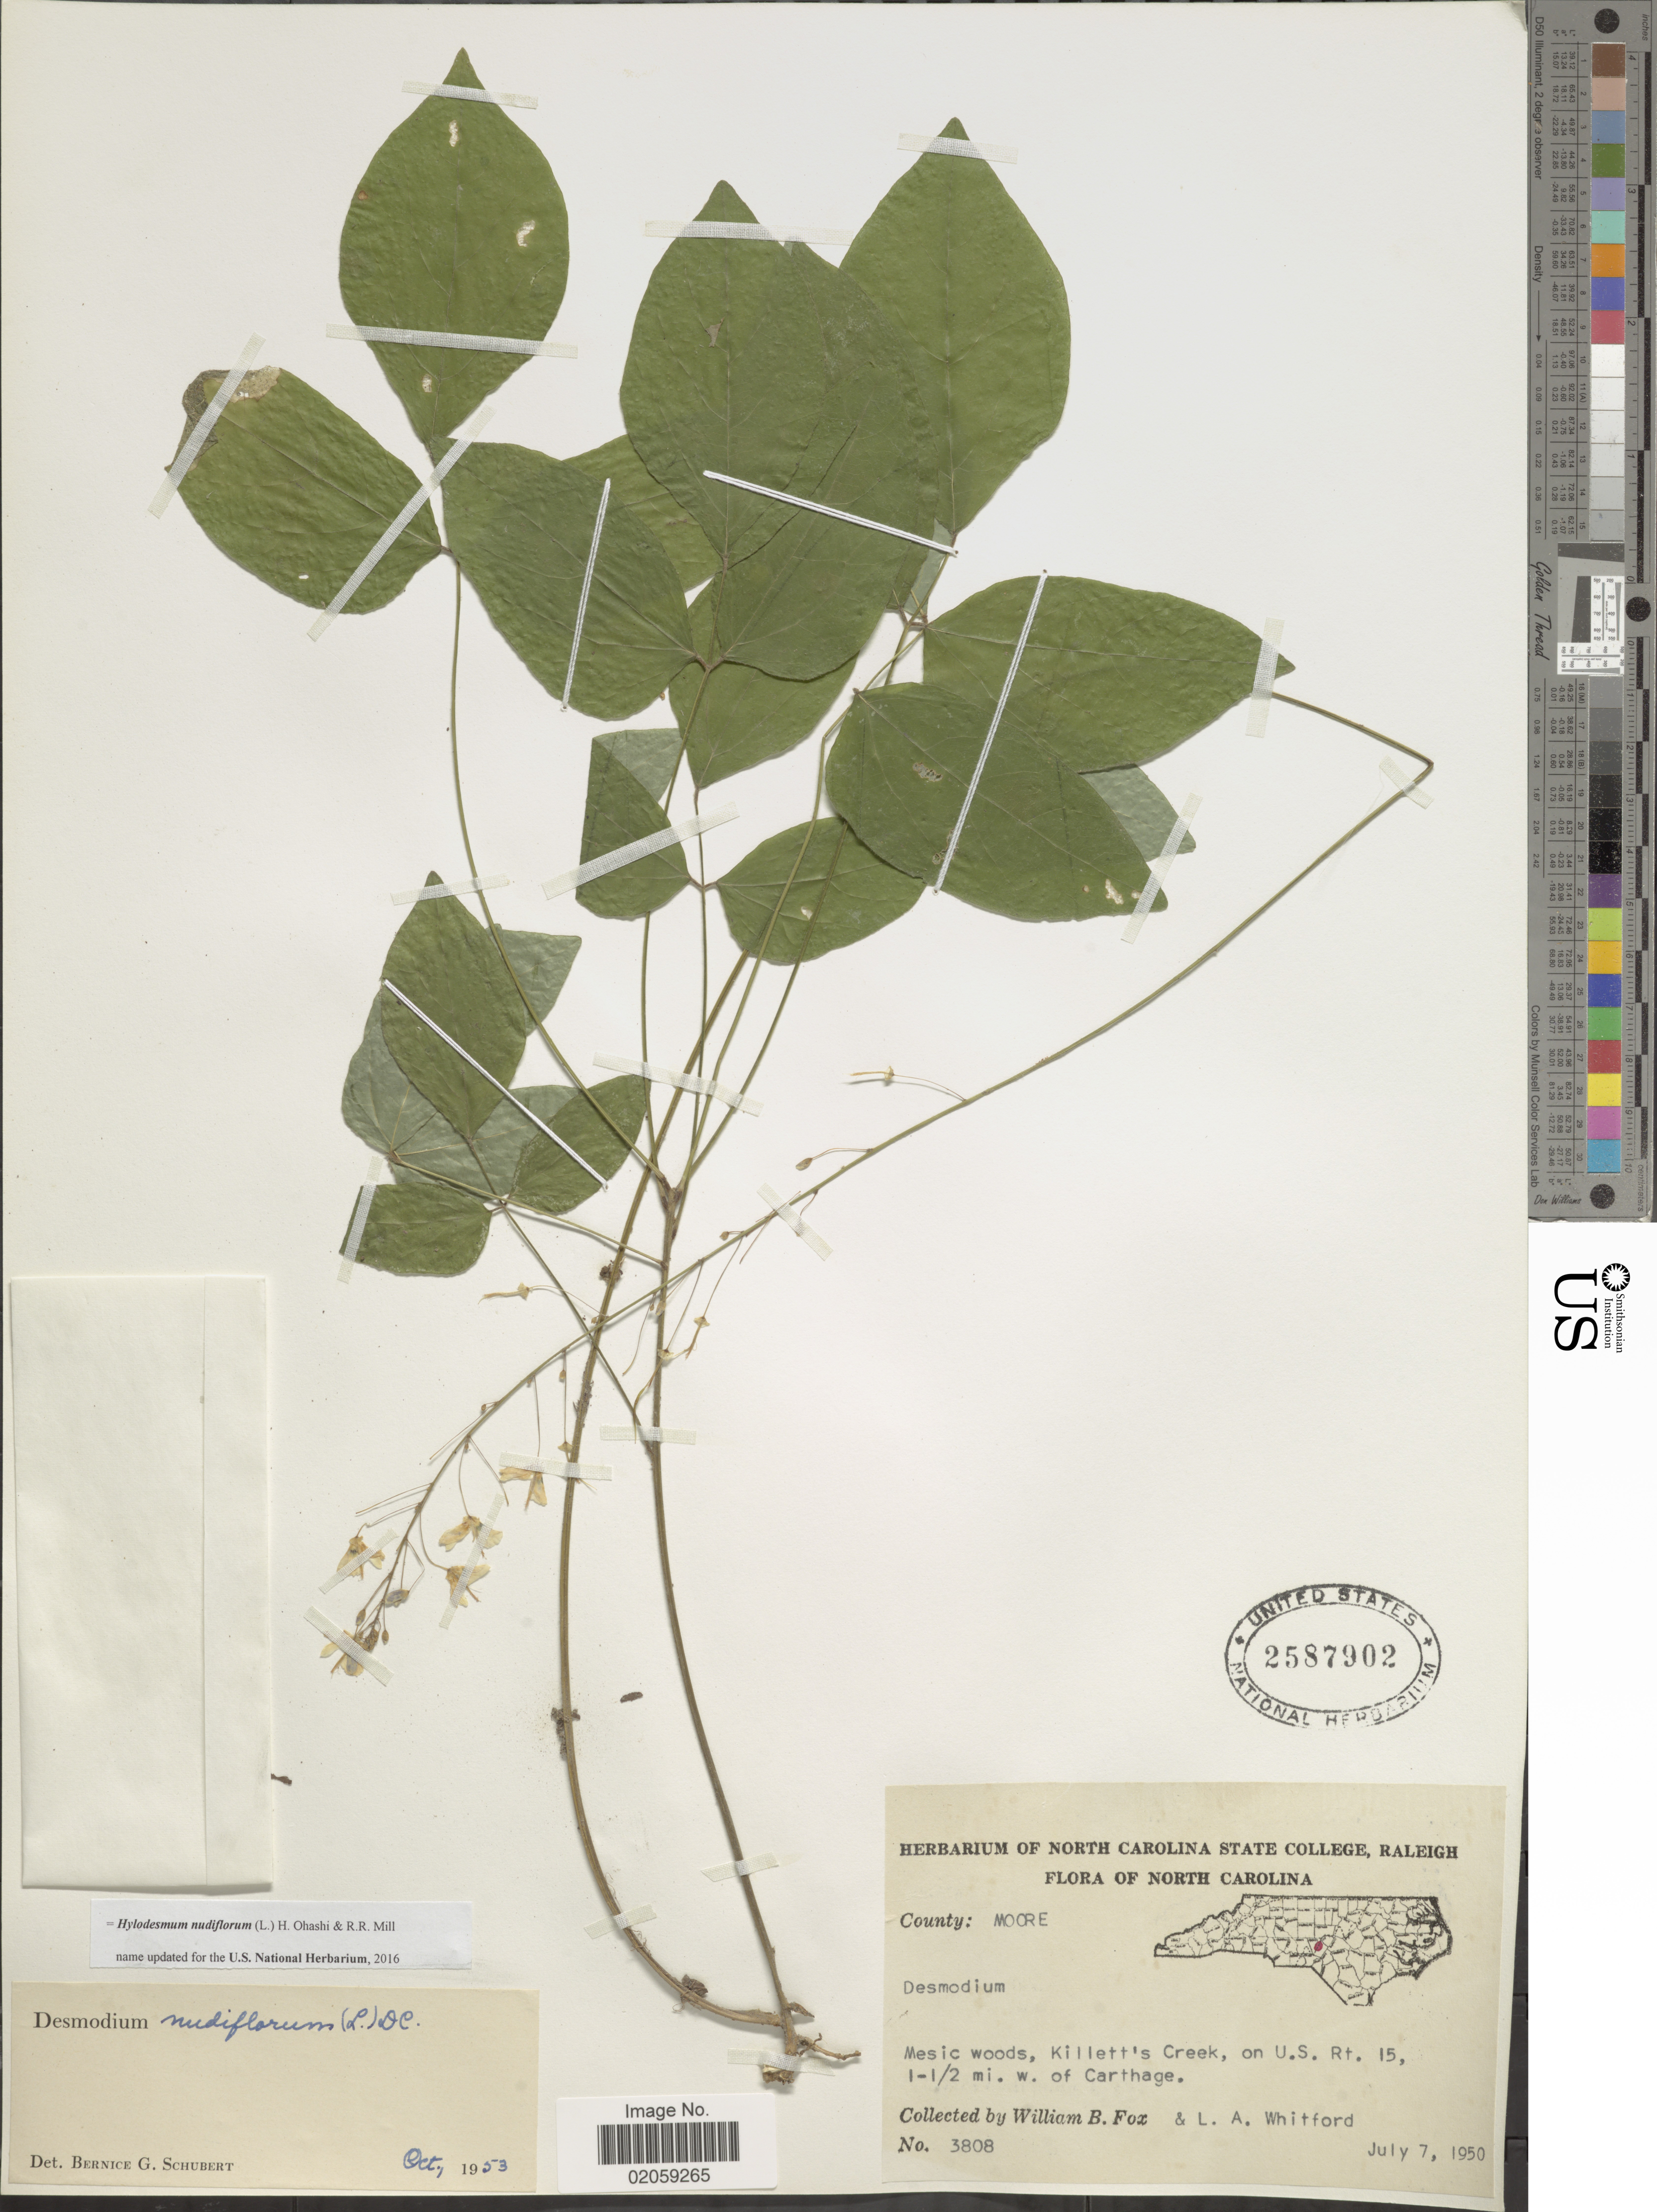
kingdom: Plantae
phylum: Tracheophyta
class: Magnoliopsida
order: Fabales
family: Fabaceae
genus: Hylodesmum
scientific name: Hylodesmum nudiflorum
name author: (L.) H. Ohashi & R.R. Mill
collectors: W. B. Fox & L. Whitford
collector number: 3808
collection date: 1950-07-07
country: United States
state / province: North Carolina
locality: County Moore, Mesic woods, Killett's Creek, on U.S. Rt. 15, 1- ½ mi w. of Carthage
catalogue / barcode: US 2587902